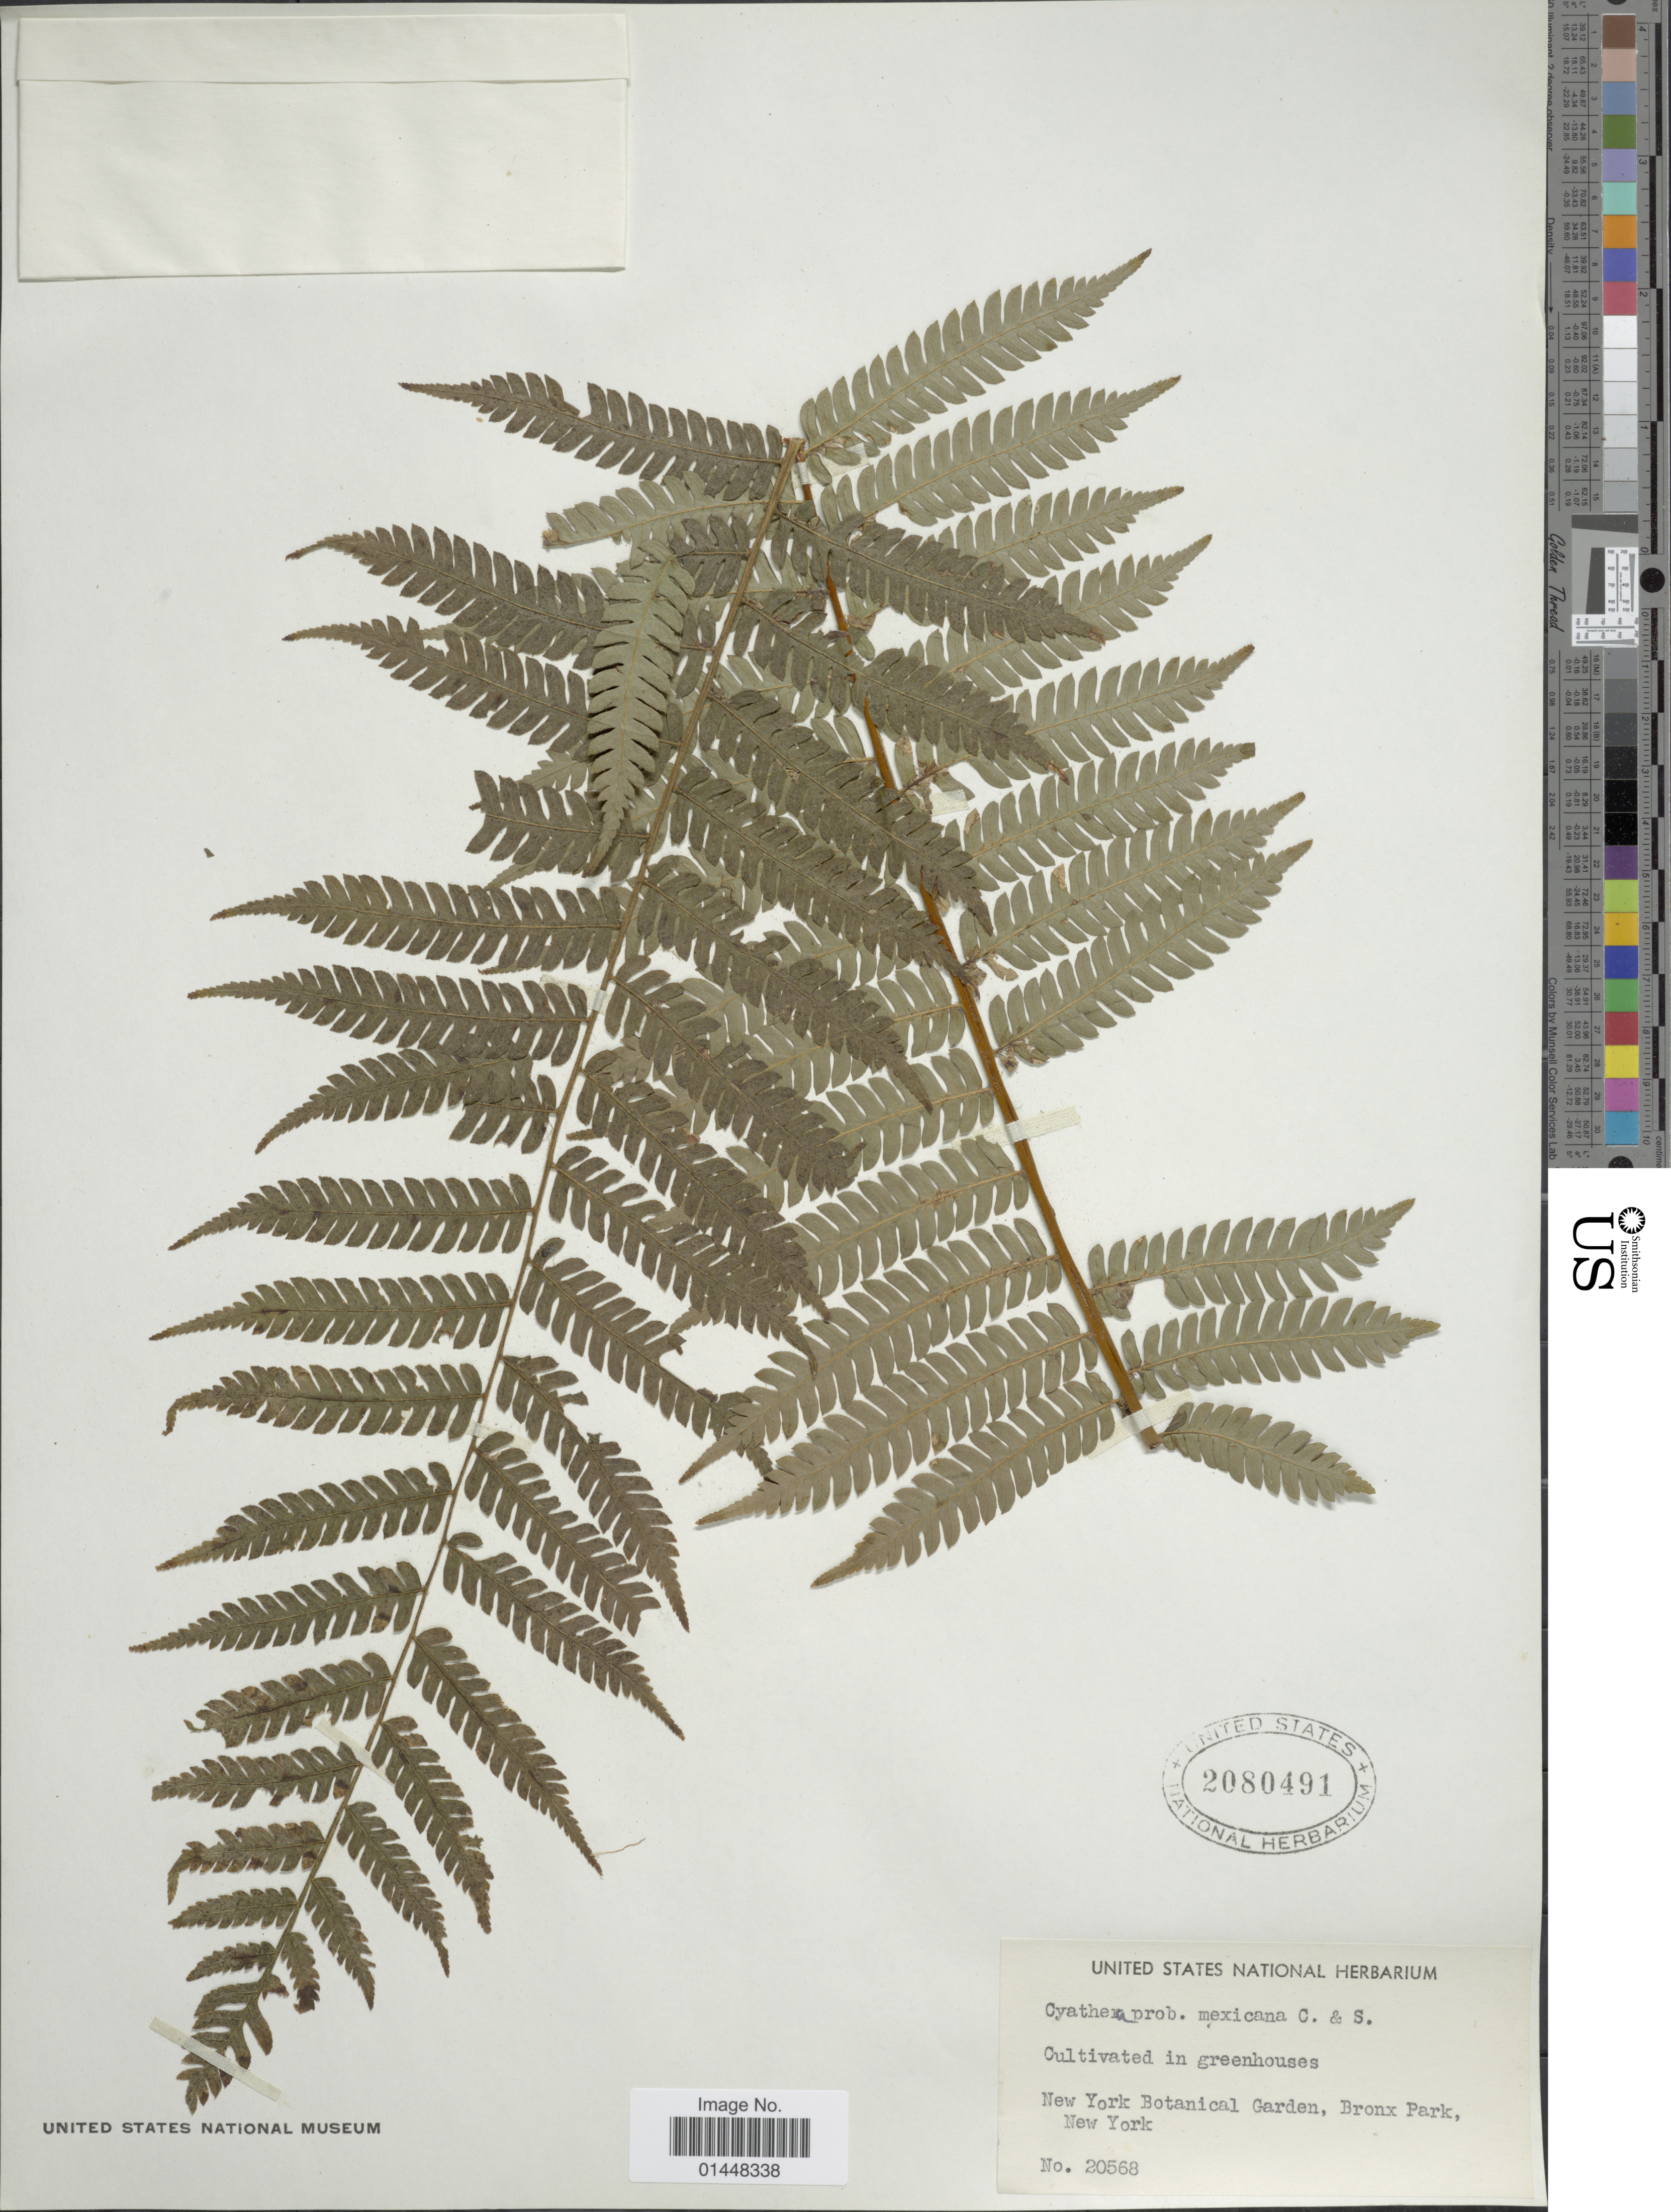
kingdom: Plantae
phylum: Tracheophyta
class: Polypodiopsida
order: Cyatheales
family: Cyatheaceae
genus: Cyathea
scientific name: Cyathea mexicana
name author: Schltdl. & Cham.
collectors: U.S. National Herbarium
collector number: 20568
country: United States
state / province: New York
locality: Cultivated in Greenhouses, New York Botantical Garden, Bronx Park, New York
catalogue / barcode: US 2080491